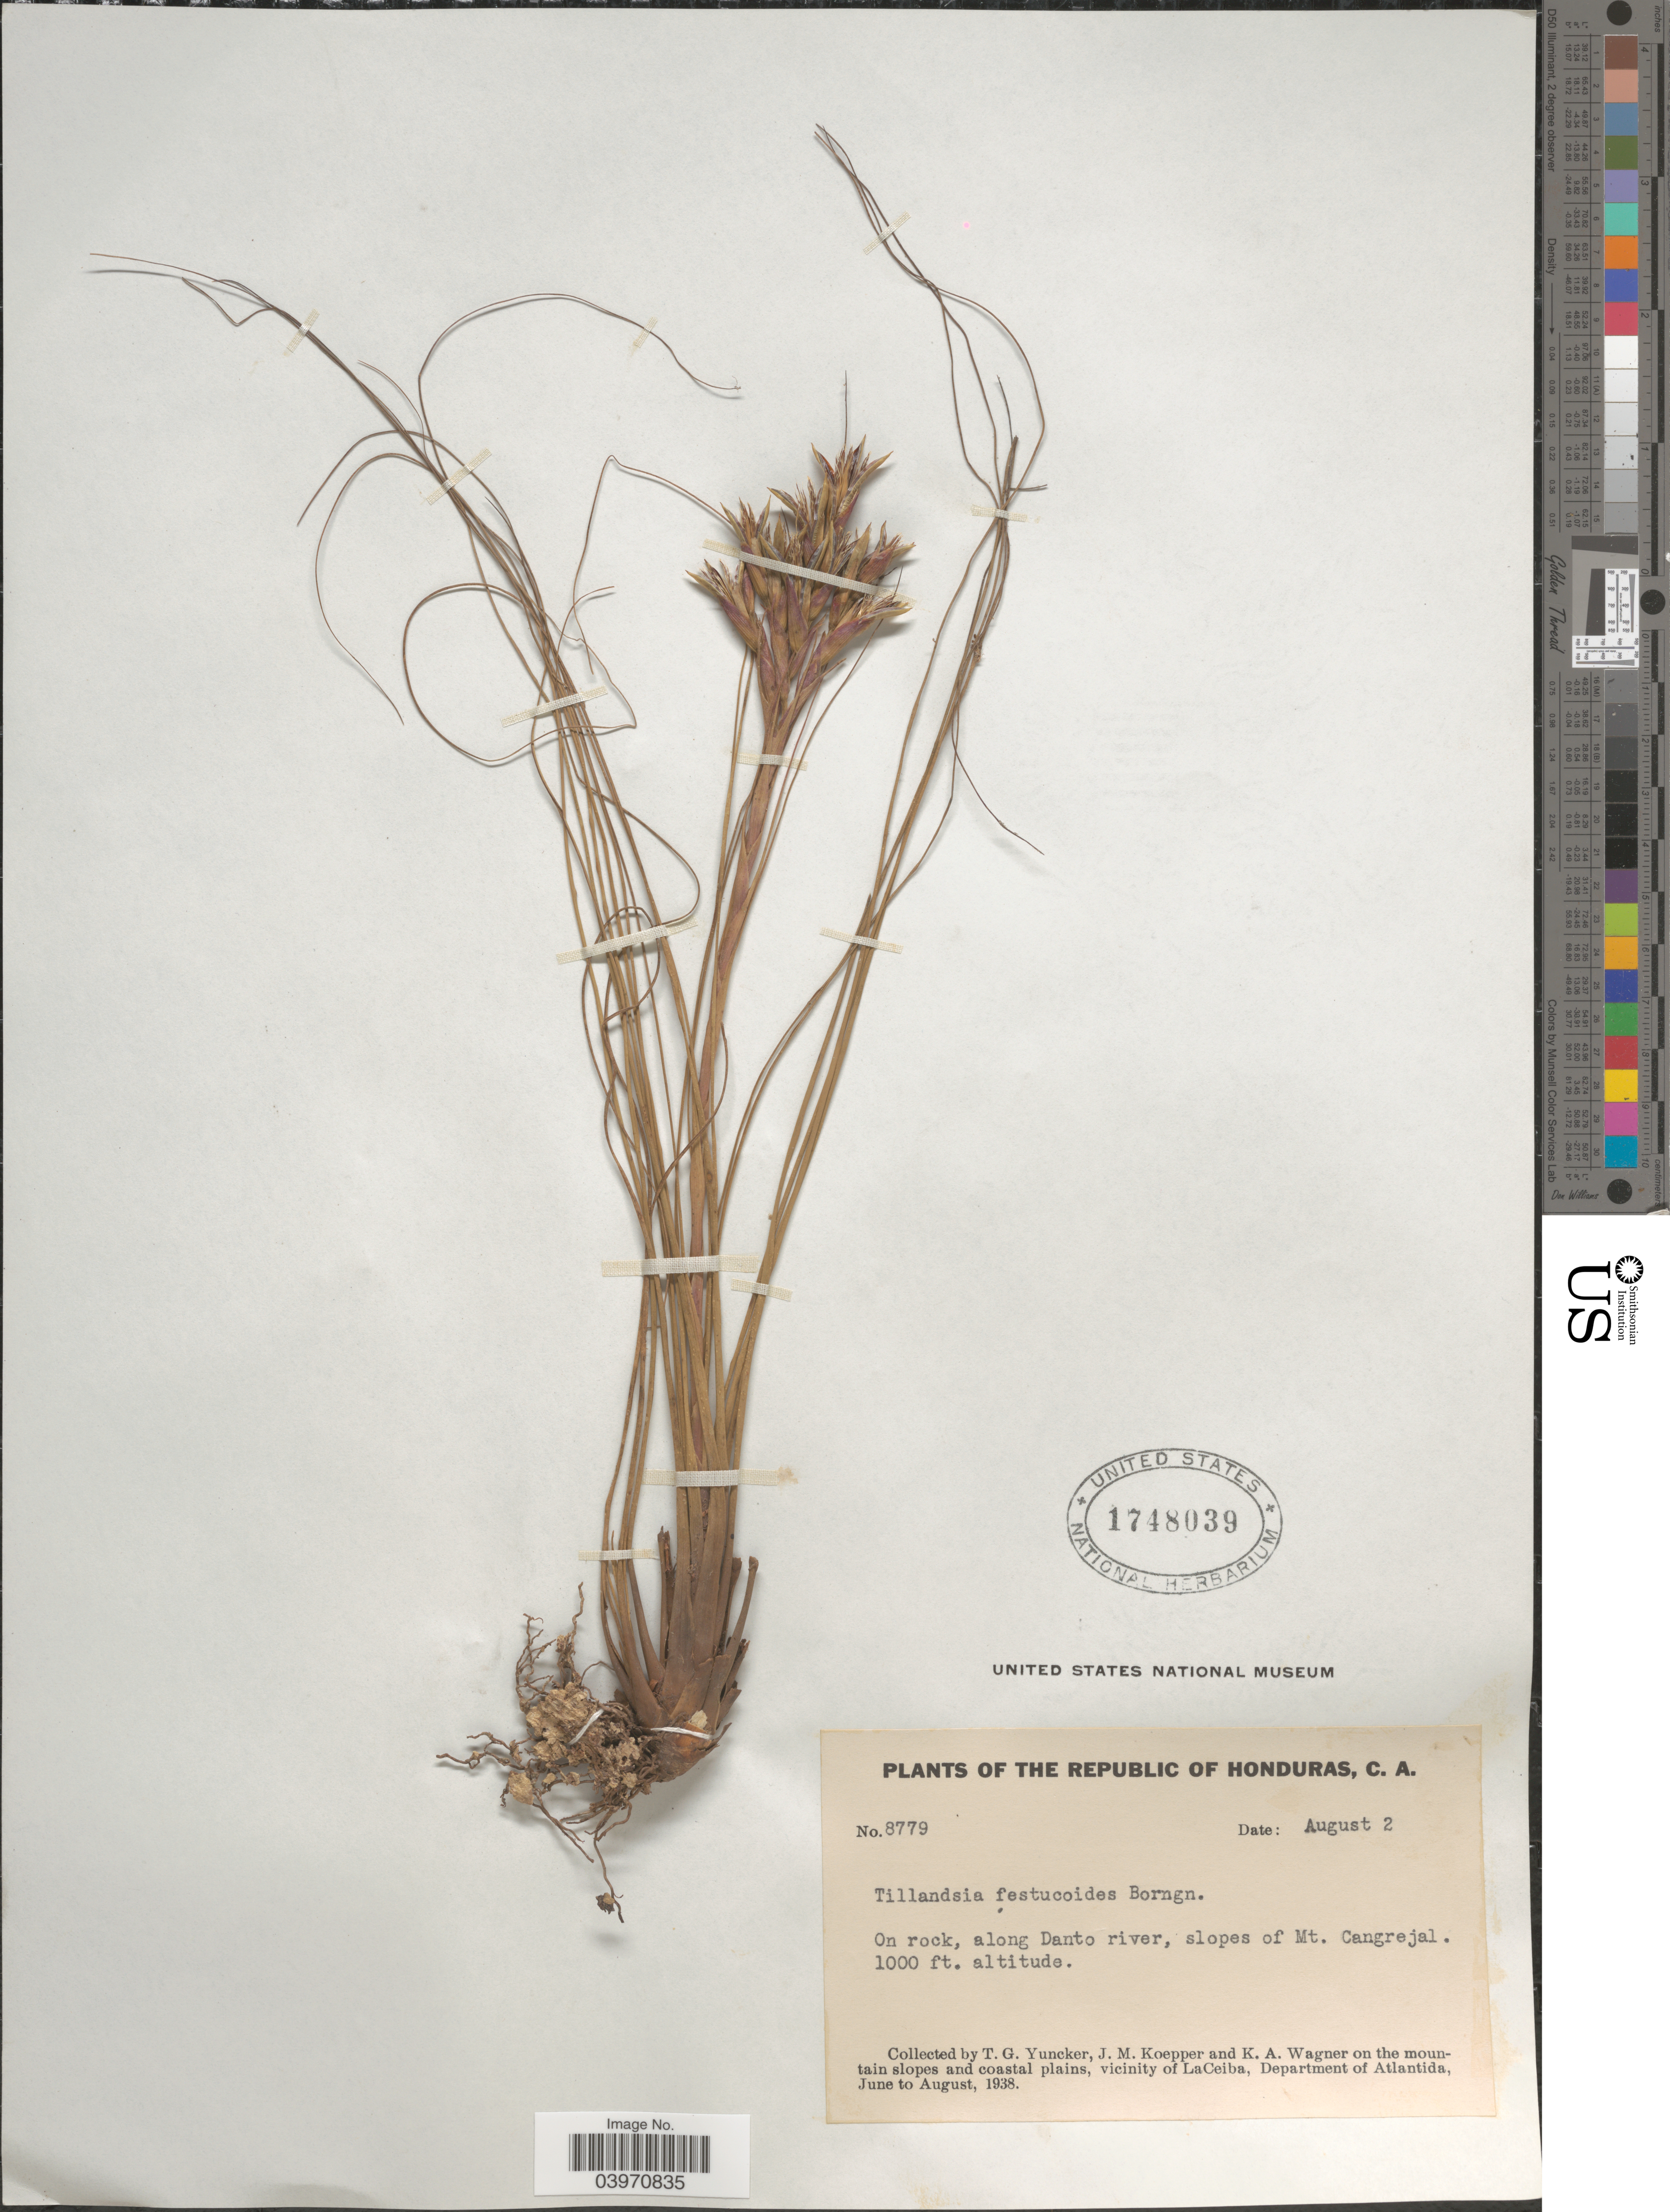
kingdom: Plantae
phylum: Tracheophyta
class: Liliopsida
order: Poales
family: Bromeliaceae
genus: Tillandsia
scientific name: Tillandsia festucoides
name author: Brongn. ex Mez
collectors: T. G. Yuncker, J. M. Koepper & K. A. Wagner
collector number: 8779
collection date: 1938-08-02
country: Honduras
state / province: Atlantida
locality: The Republic of Honduras. Along Danto river, slopes of Mt. Cangrejal. On the mountain slopes and coastal plains, vicinity of LaCeiba, Department of Atlantida.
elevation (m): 305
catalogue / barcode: US 1748039